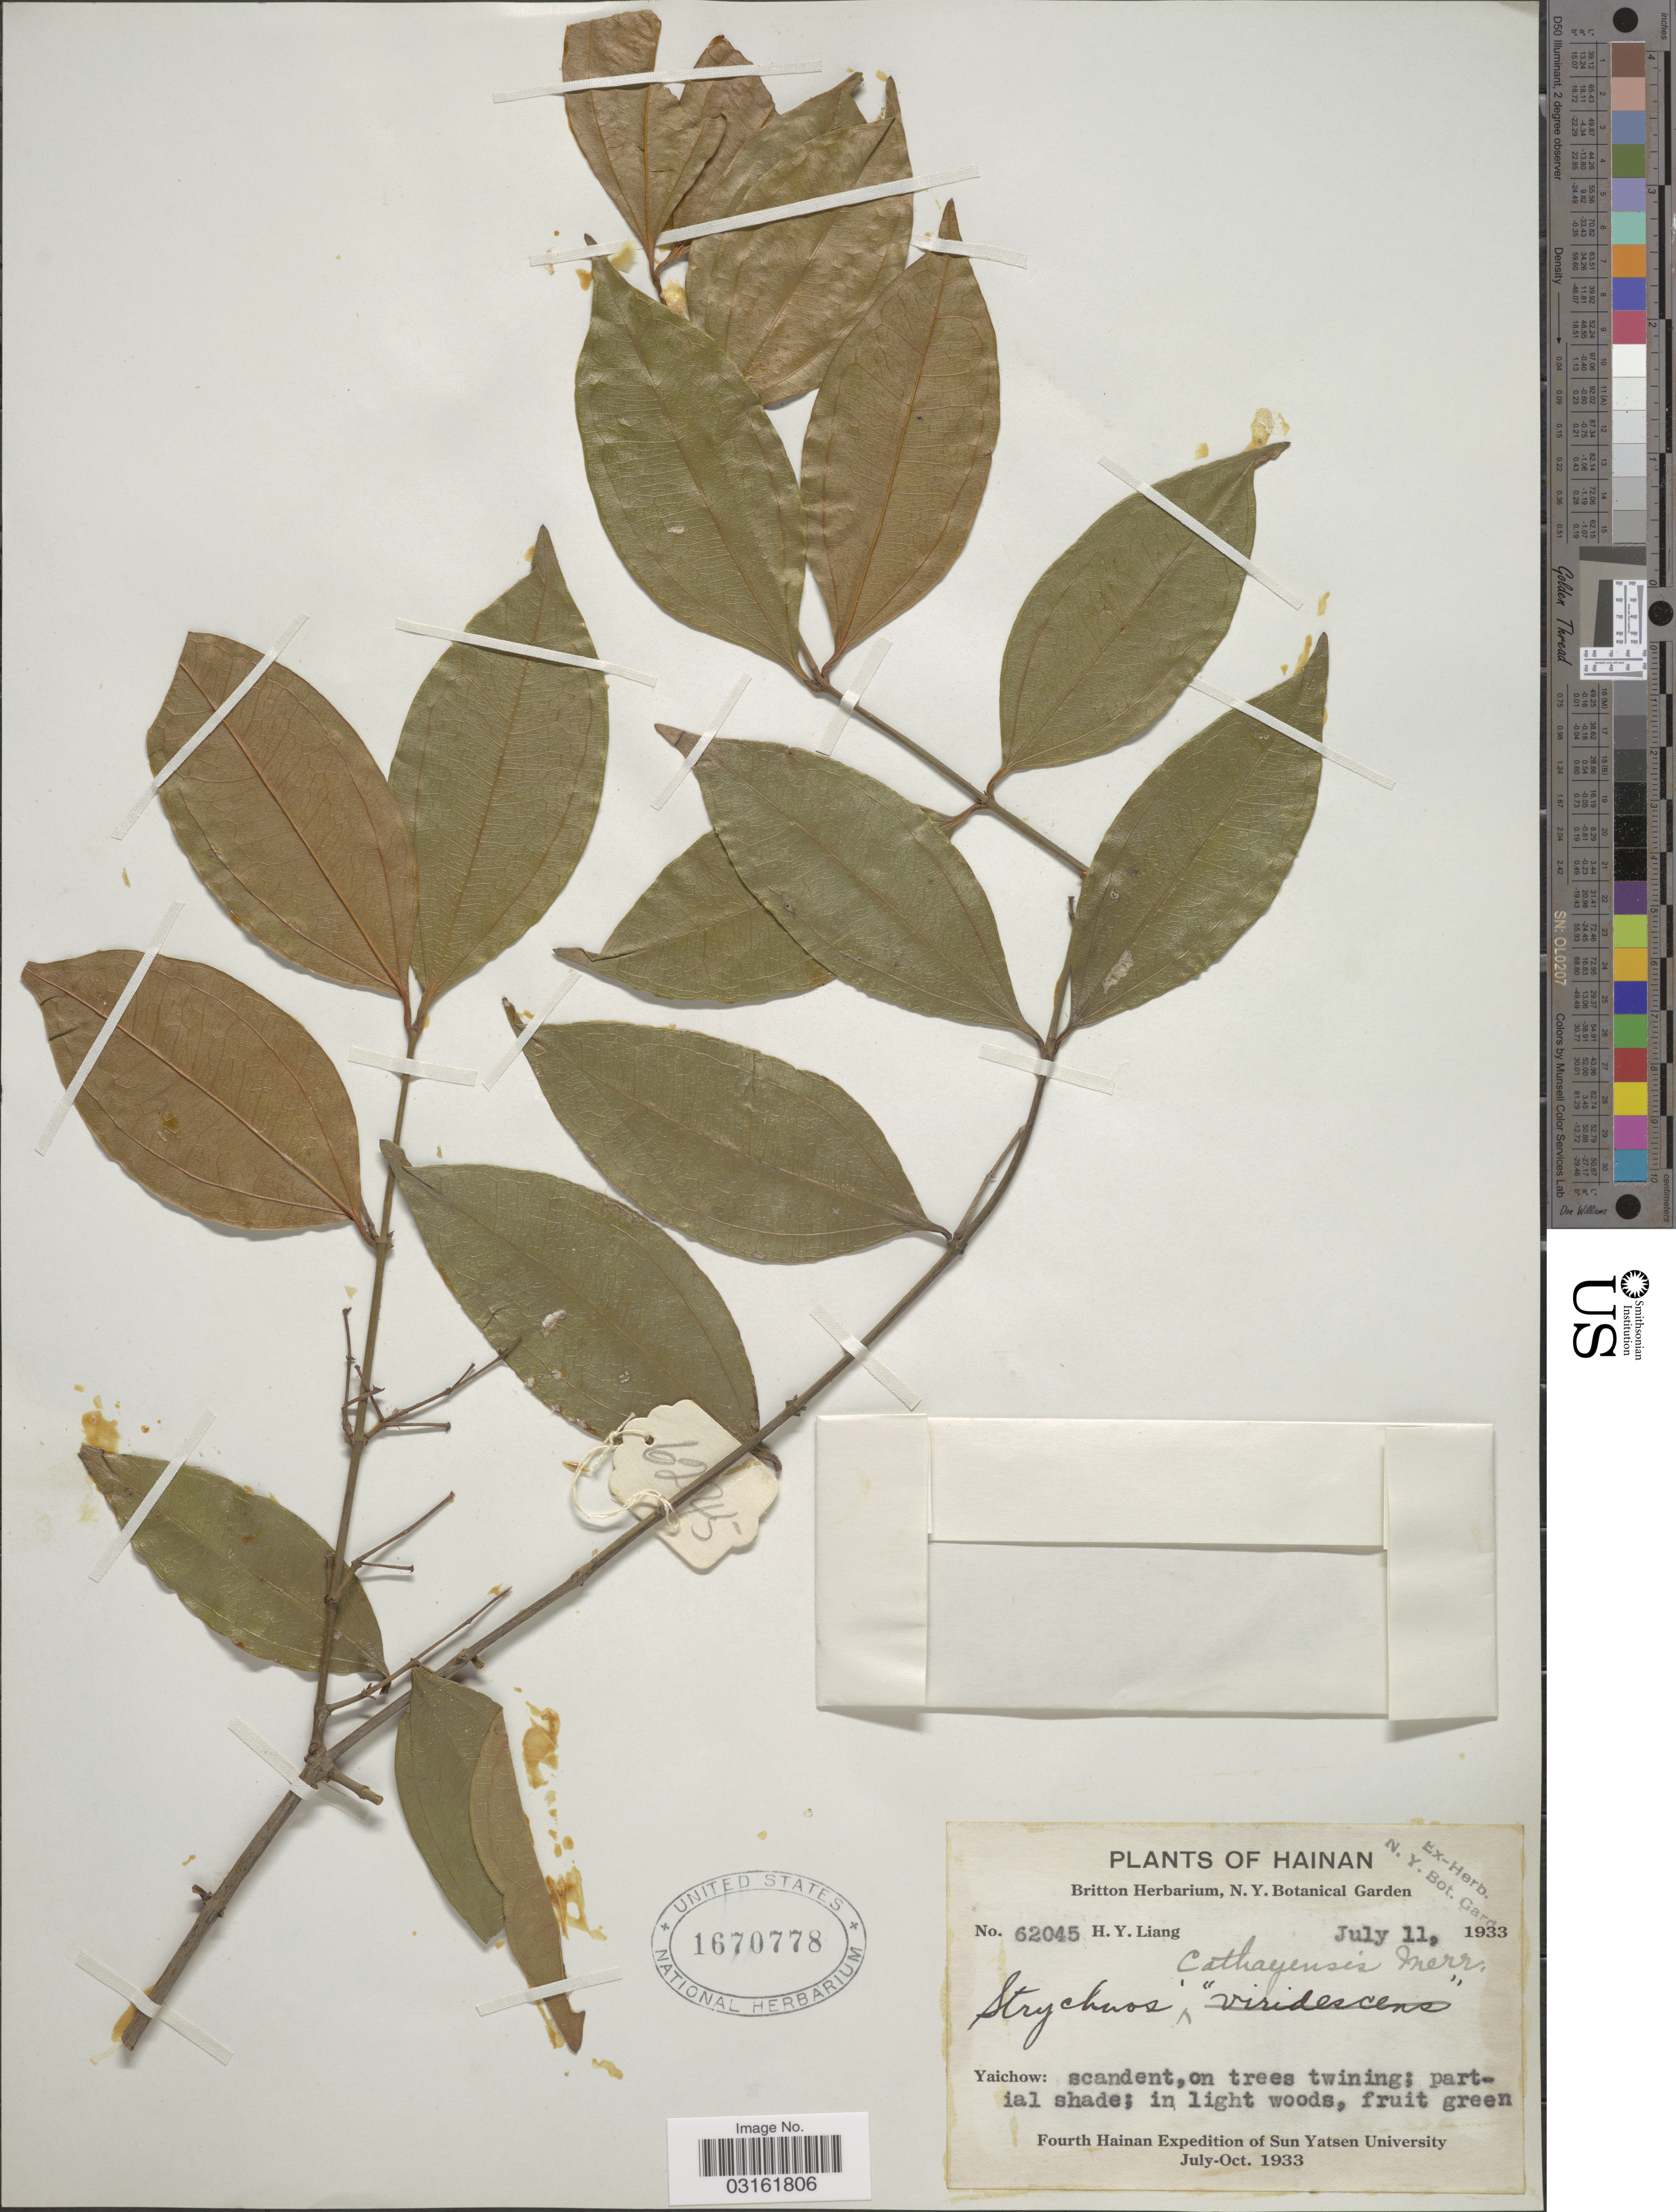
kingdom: Plantae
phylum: Tracheophyta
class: Magnoliopsida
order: Gentianales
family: Loganiaceae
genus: Strychnos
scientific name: Strychnos cathayensis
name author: Merr.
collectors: H. Y. Liang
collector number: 62045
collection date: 1933-07-11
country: China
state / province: Hainan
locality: Yaichow.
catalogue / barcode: US 1670778